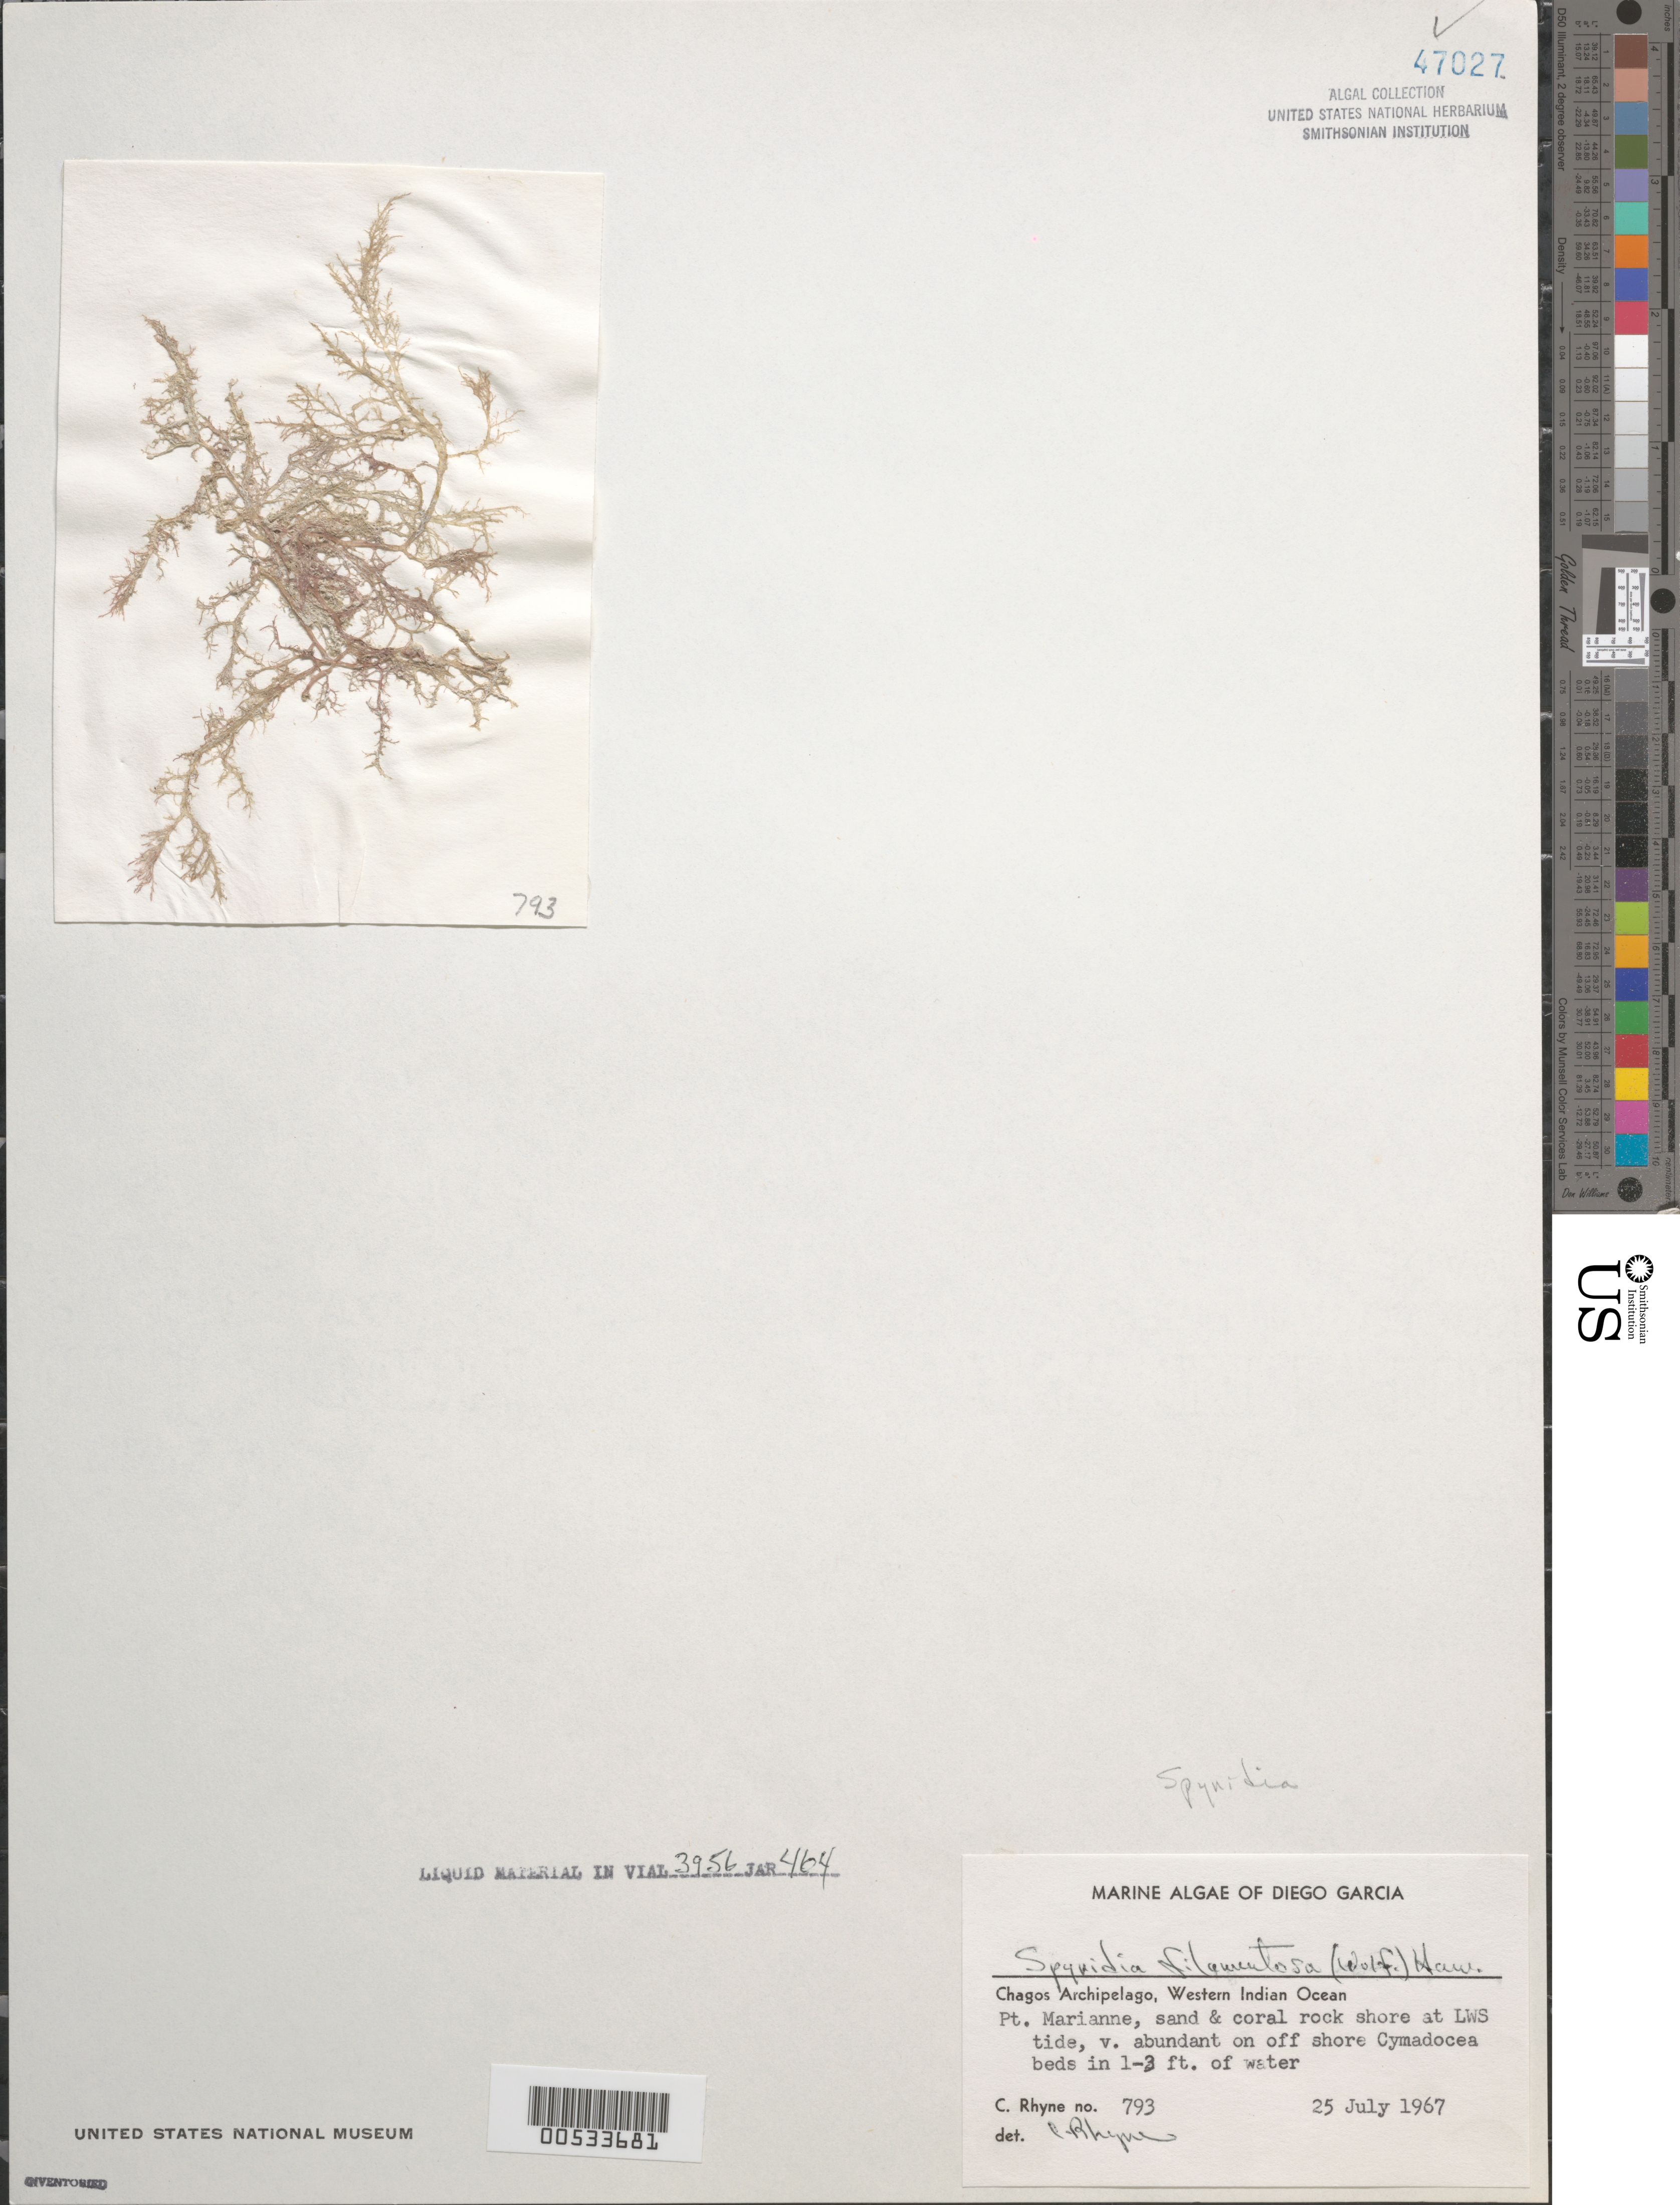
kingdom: Plantae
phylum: Rhodophyta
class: Florideophyceae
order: Ceramiales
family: Spyridiaceae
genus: Spyridia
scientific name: Spyridia filamentosa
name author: (Wulfen) Harv.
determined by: Rhyne, C. F.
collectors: C. Rhyne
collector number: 793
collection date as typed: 25 Jul 1967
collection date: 1967-07-25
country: British Indian Ocean Territory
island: Diego Garcia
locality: Point Marianne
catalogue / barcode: US 47027